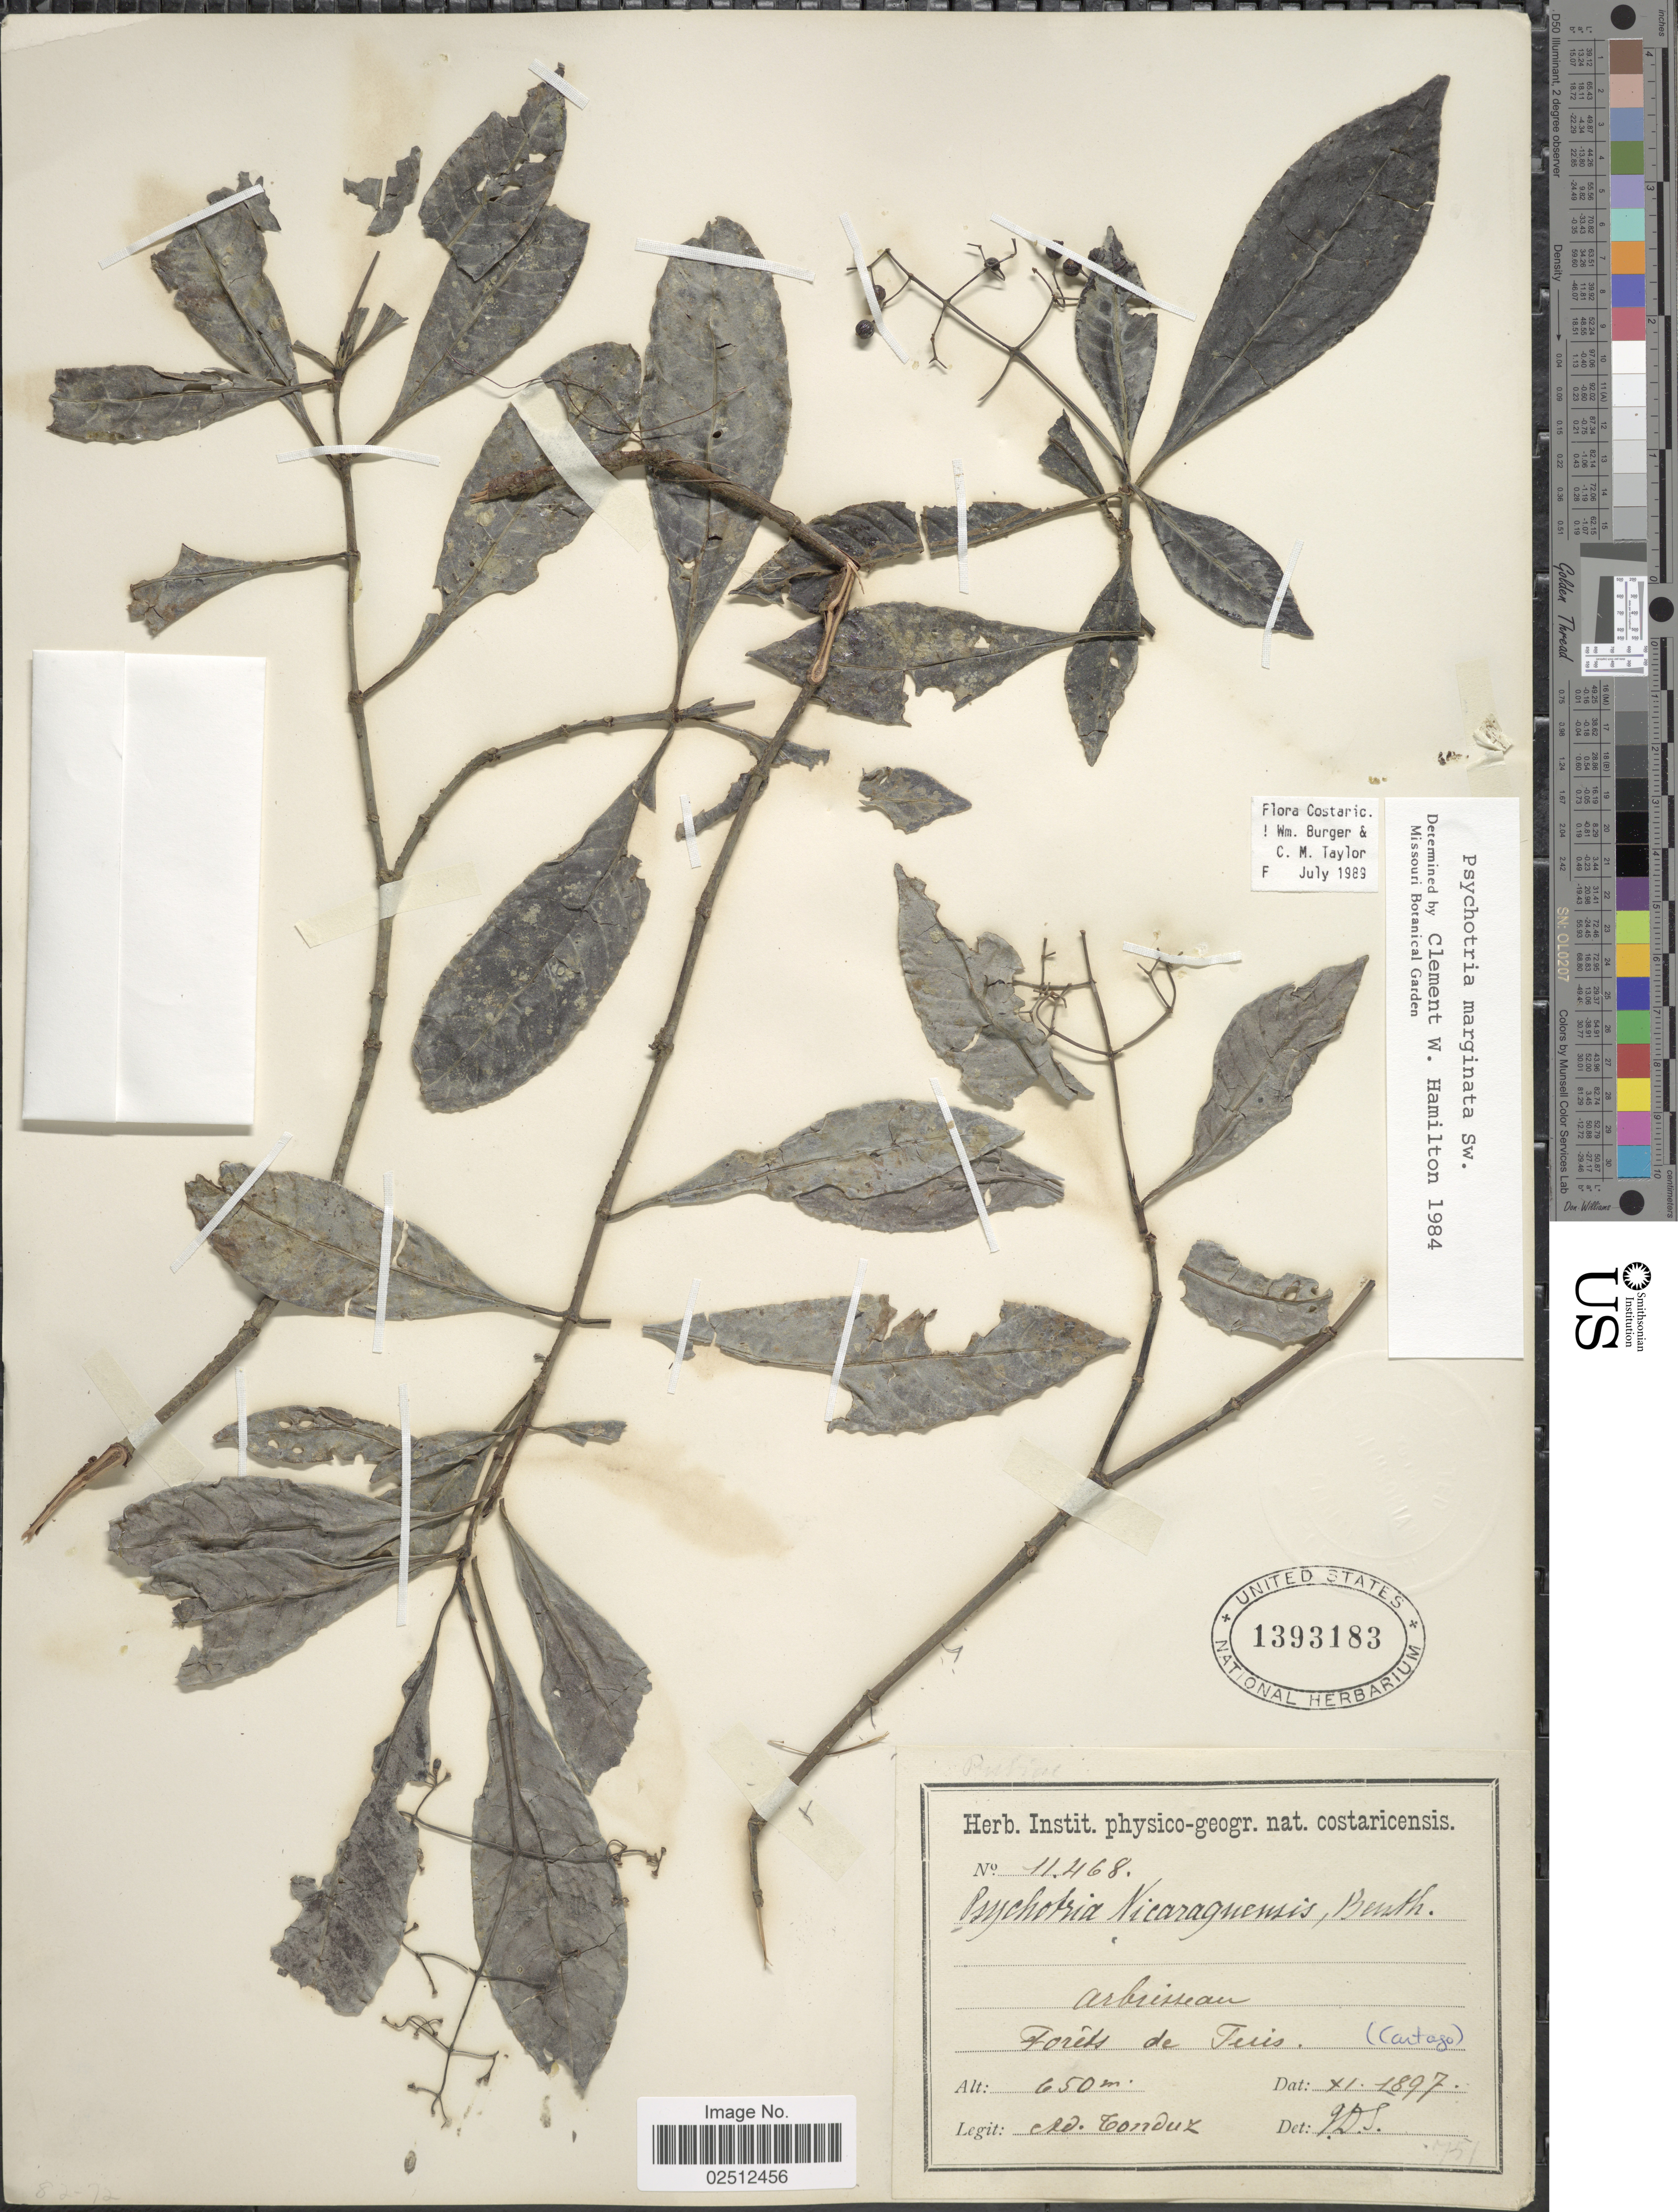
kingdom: Plantae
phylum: Tracheophyta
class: Magnoliopsida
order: Gentianales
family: Rubiaceae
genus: Psychotria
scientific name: Psychotria marginata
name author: Sw.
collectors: A. Tonduz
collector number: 11468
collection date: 1897-11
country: Costa Rica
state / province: Cartago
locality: Forets de Tuis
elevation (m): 650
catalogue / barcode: US 1393183